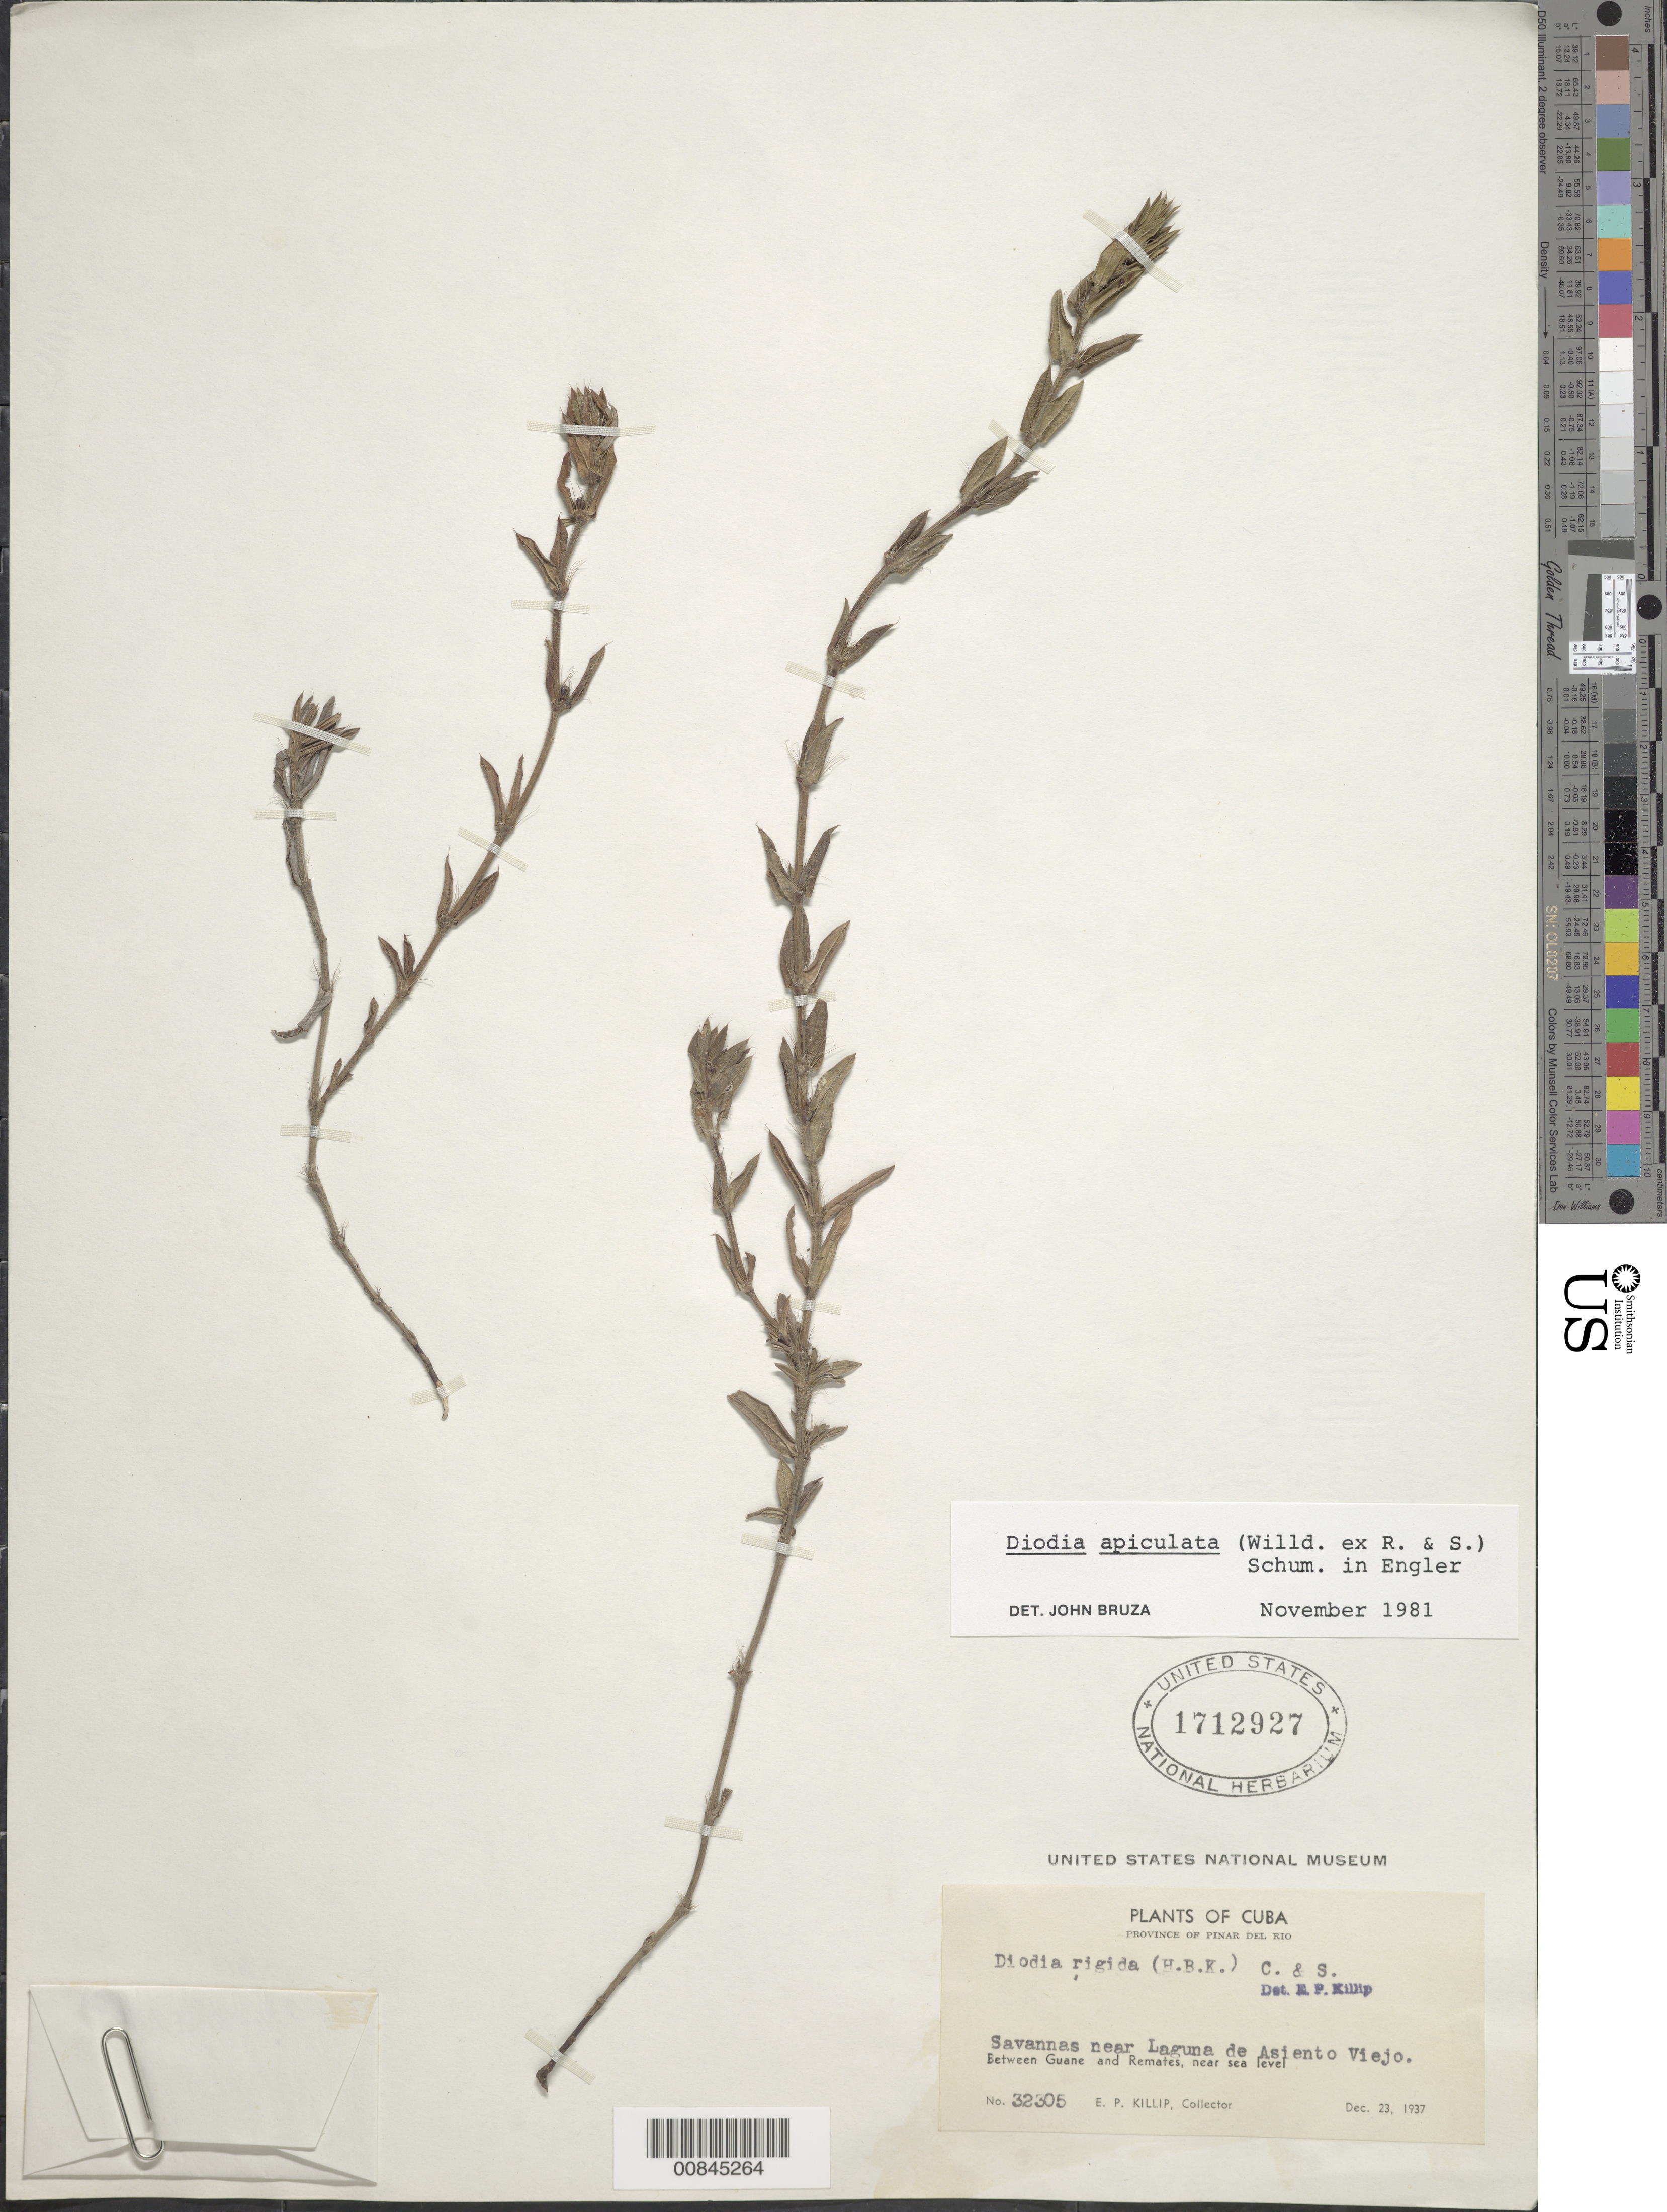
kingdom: Plantae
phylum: Tracheophyta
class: Magnoliopsida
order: Gentianales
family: Rubiaceae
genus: Diodella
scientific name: Diodella apiculata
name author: (Willd. ex Roem. & Schult.) Bacigalupo & E.L. Cabral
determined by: Bruza, J.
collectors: E. P. Killip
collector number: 32305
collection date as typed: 23 Dec 1937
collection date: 1937-12-23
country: Cuba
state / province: Pinar del Río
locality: Savannas near laguna de Asiento Viejo, between Guane and Remates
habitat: Savannas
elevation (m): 0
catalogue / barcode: US 1712927